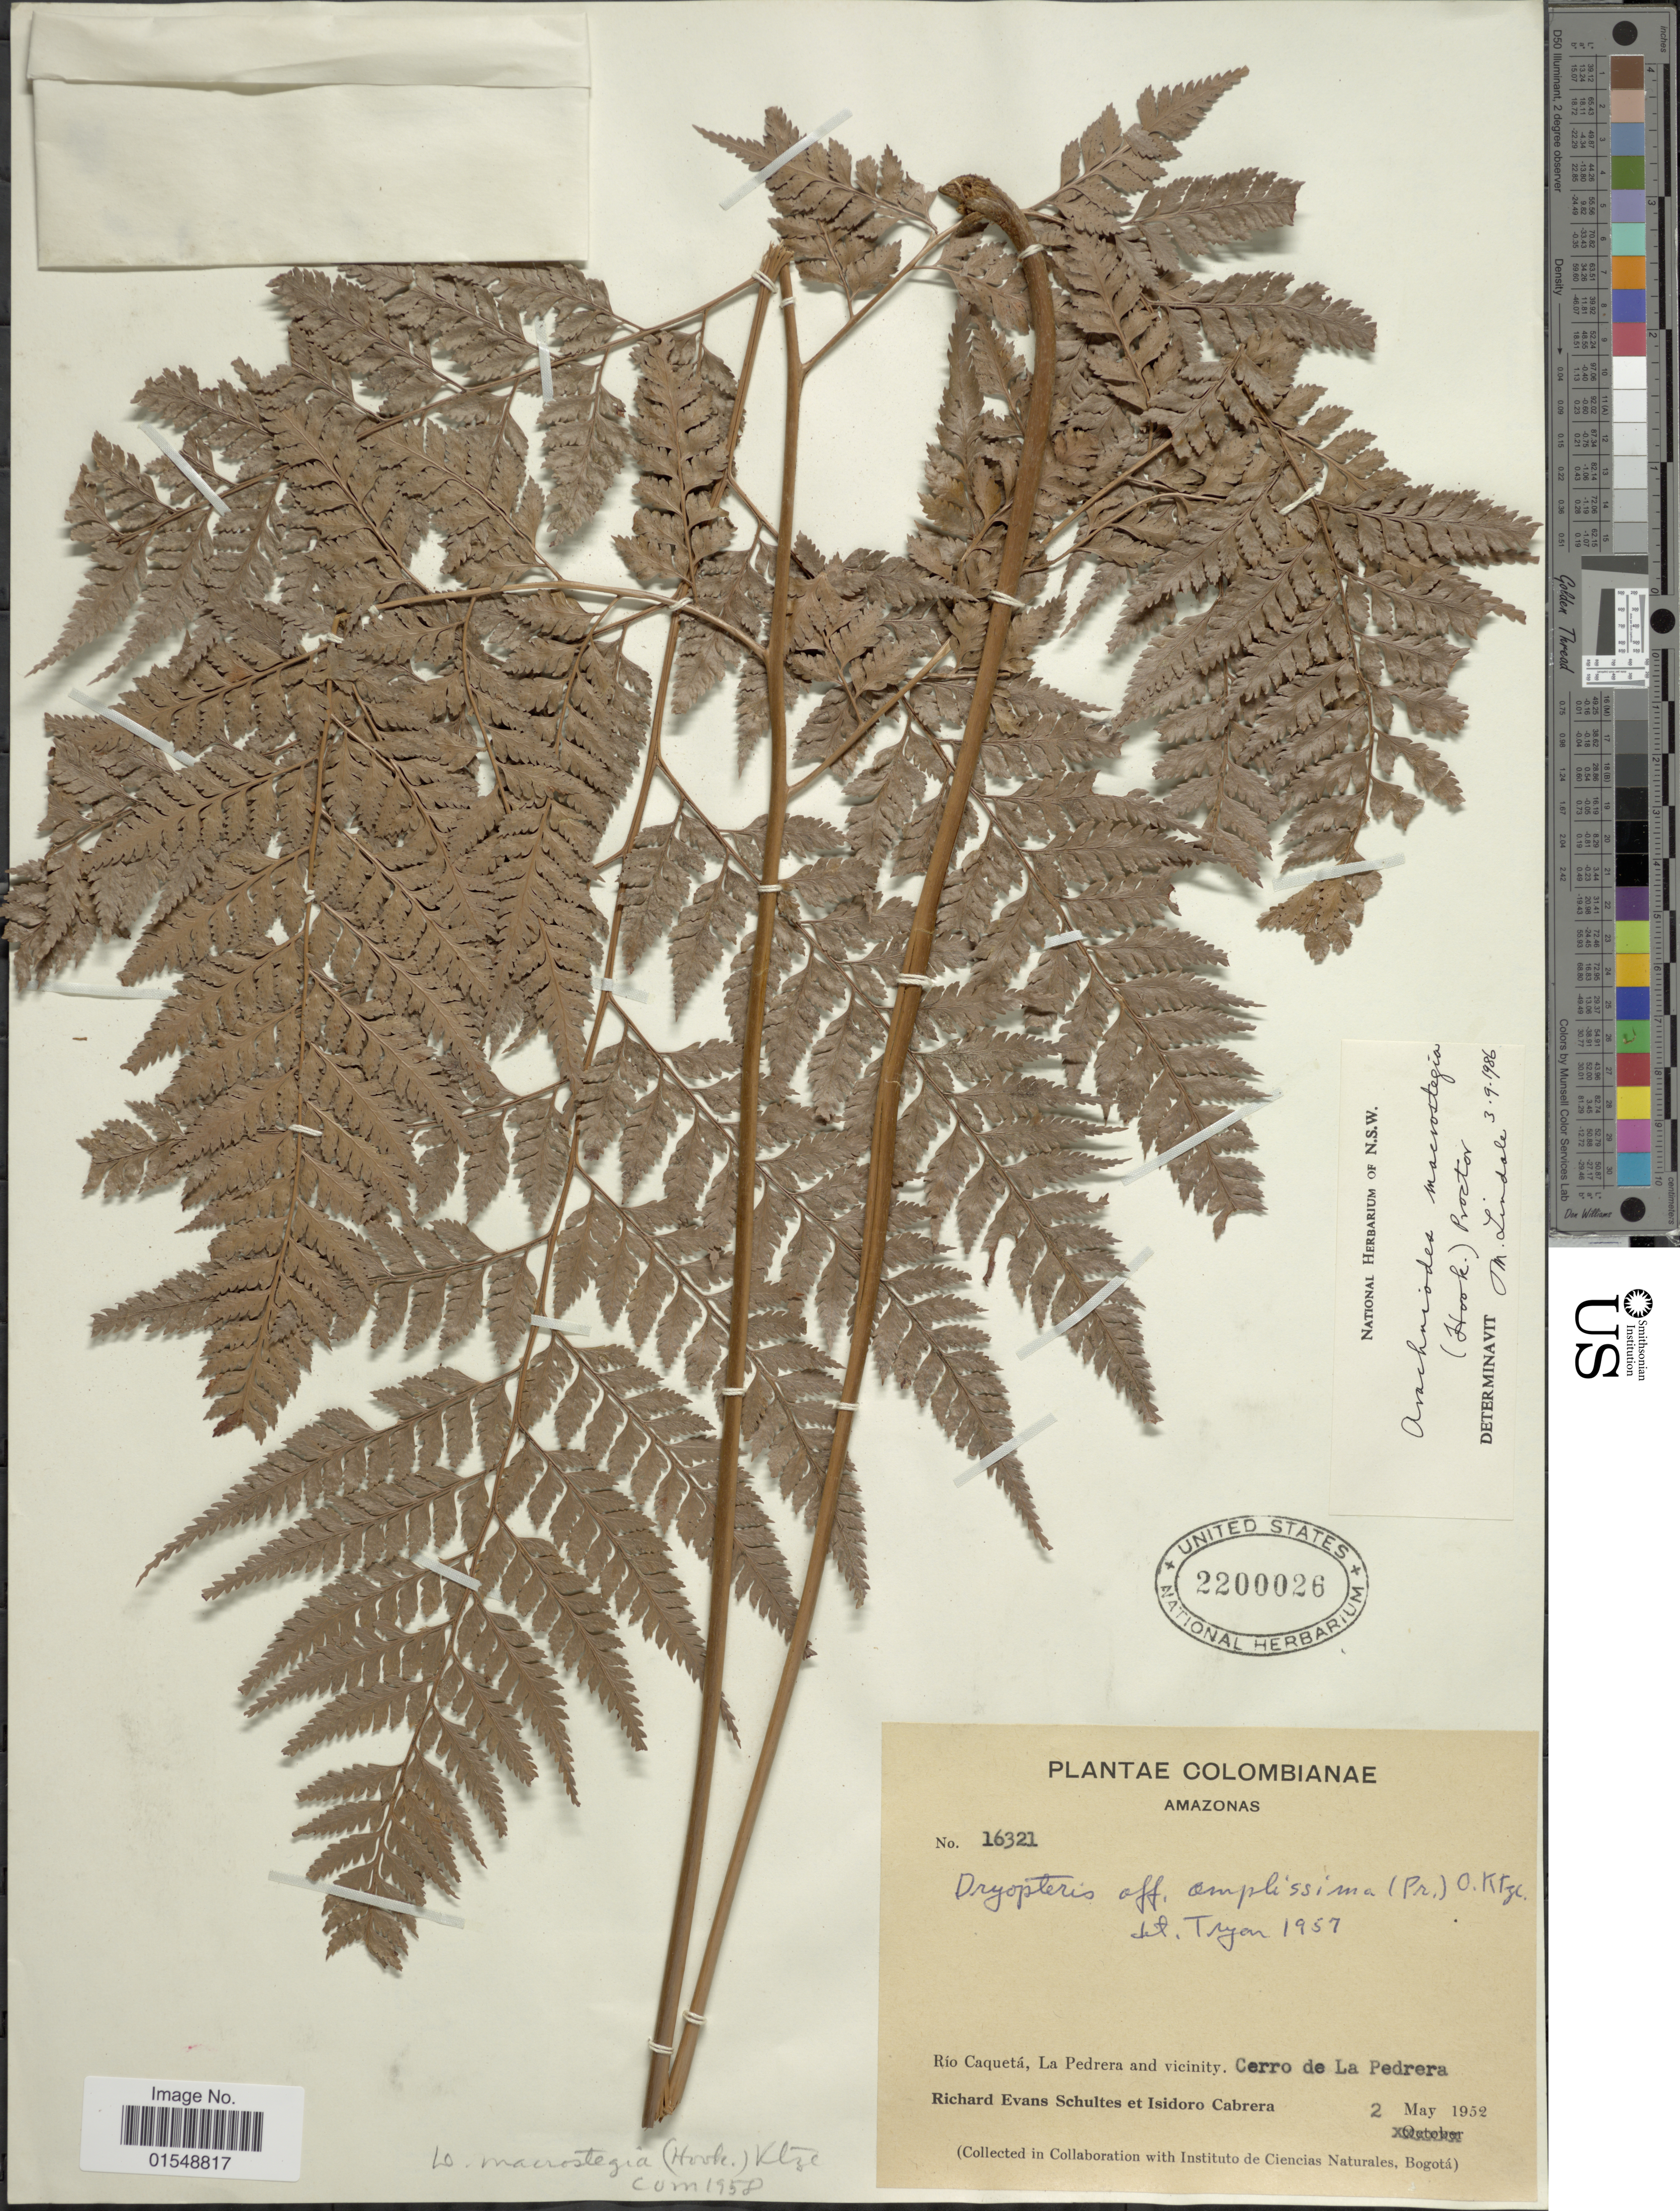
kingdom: Plantae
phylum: Tracheophyta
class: Polypodiopsida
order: Polypodiales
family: Dryopteridaceae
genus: Arachniodes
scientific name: Arachniodes macrostegia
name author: (Hook.) Proctor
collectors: R. E. Schultes & I. Cabrera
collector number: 16321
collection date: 1952-05-02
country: Colombia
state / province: Amazônas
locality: Río Caquetá, La Pedrera and vicinity, Cerro de La Pedrera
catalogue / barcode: US 2200026